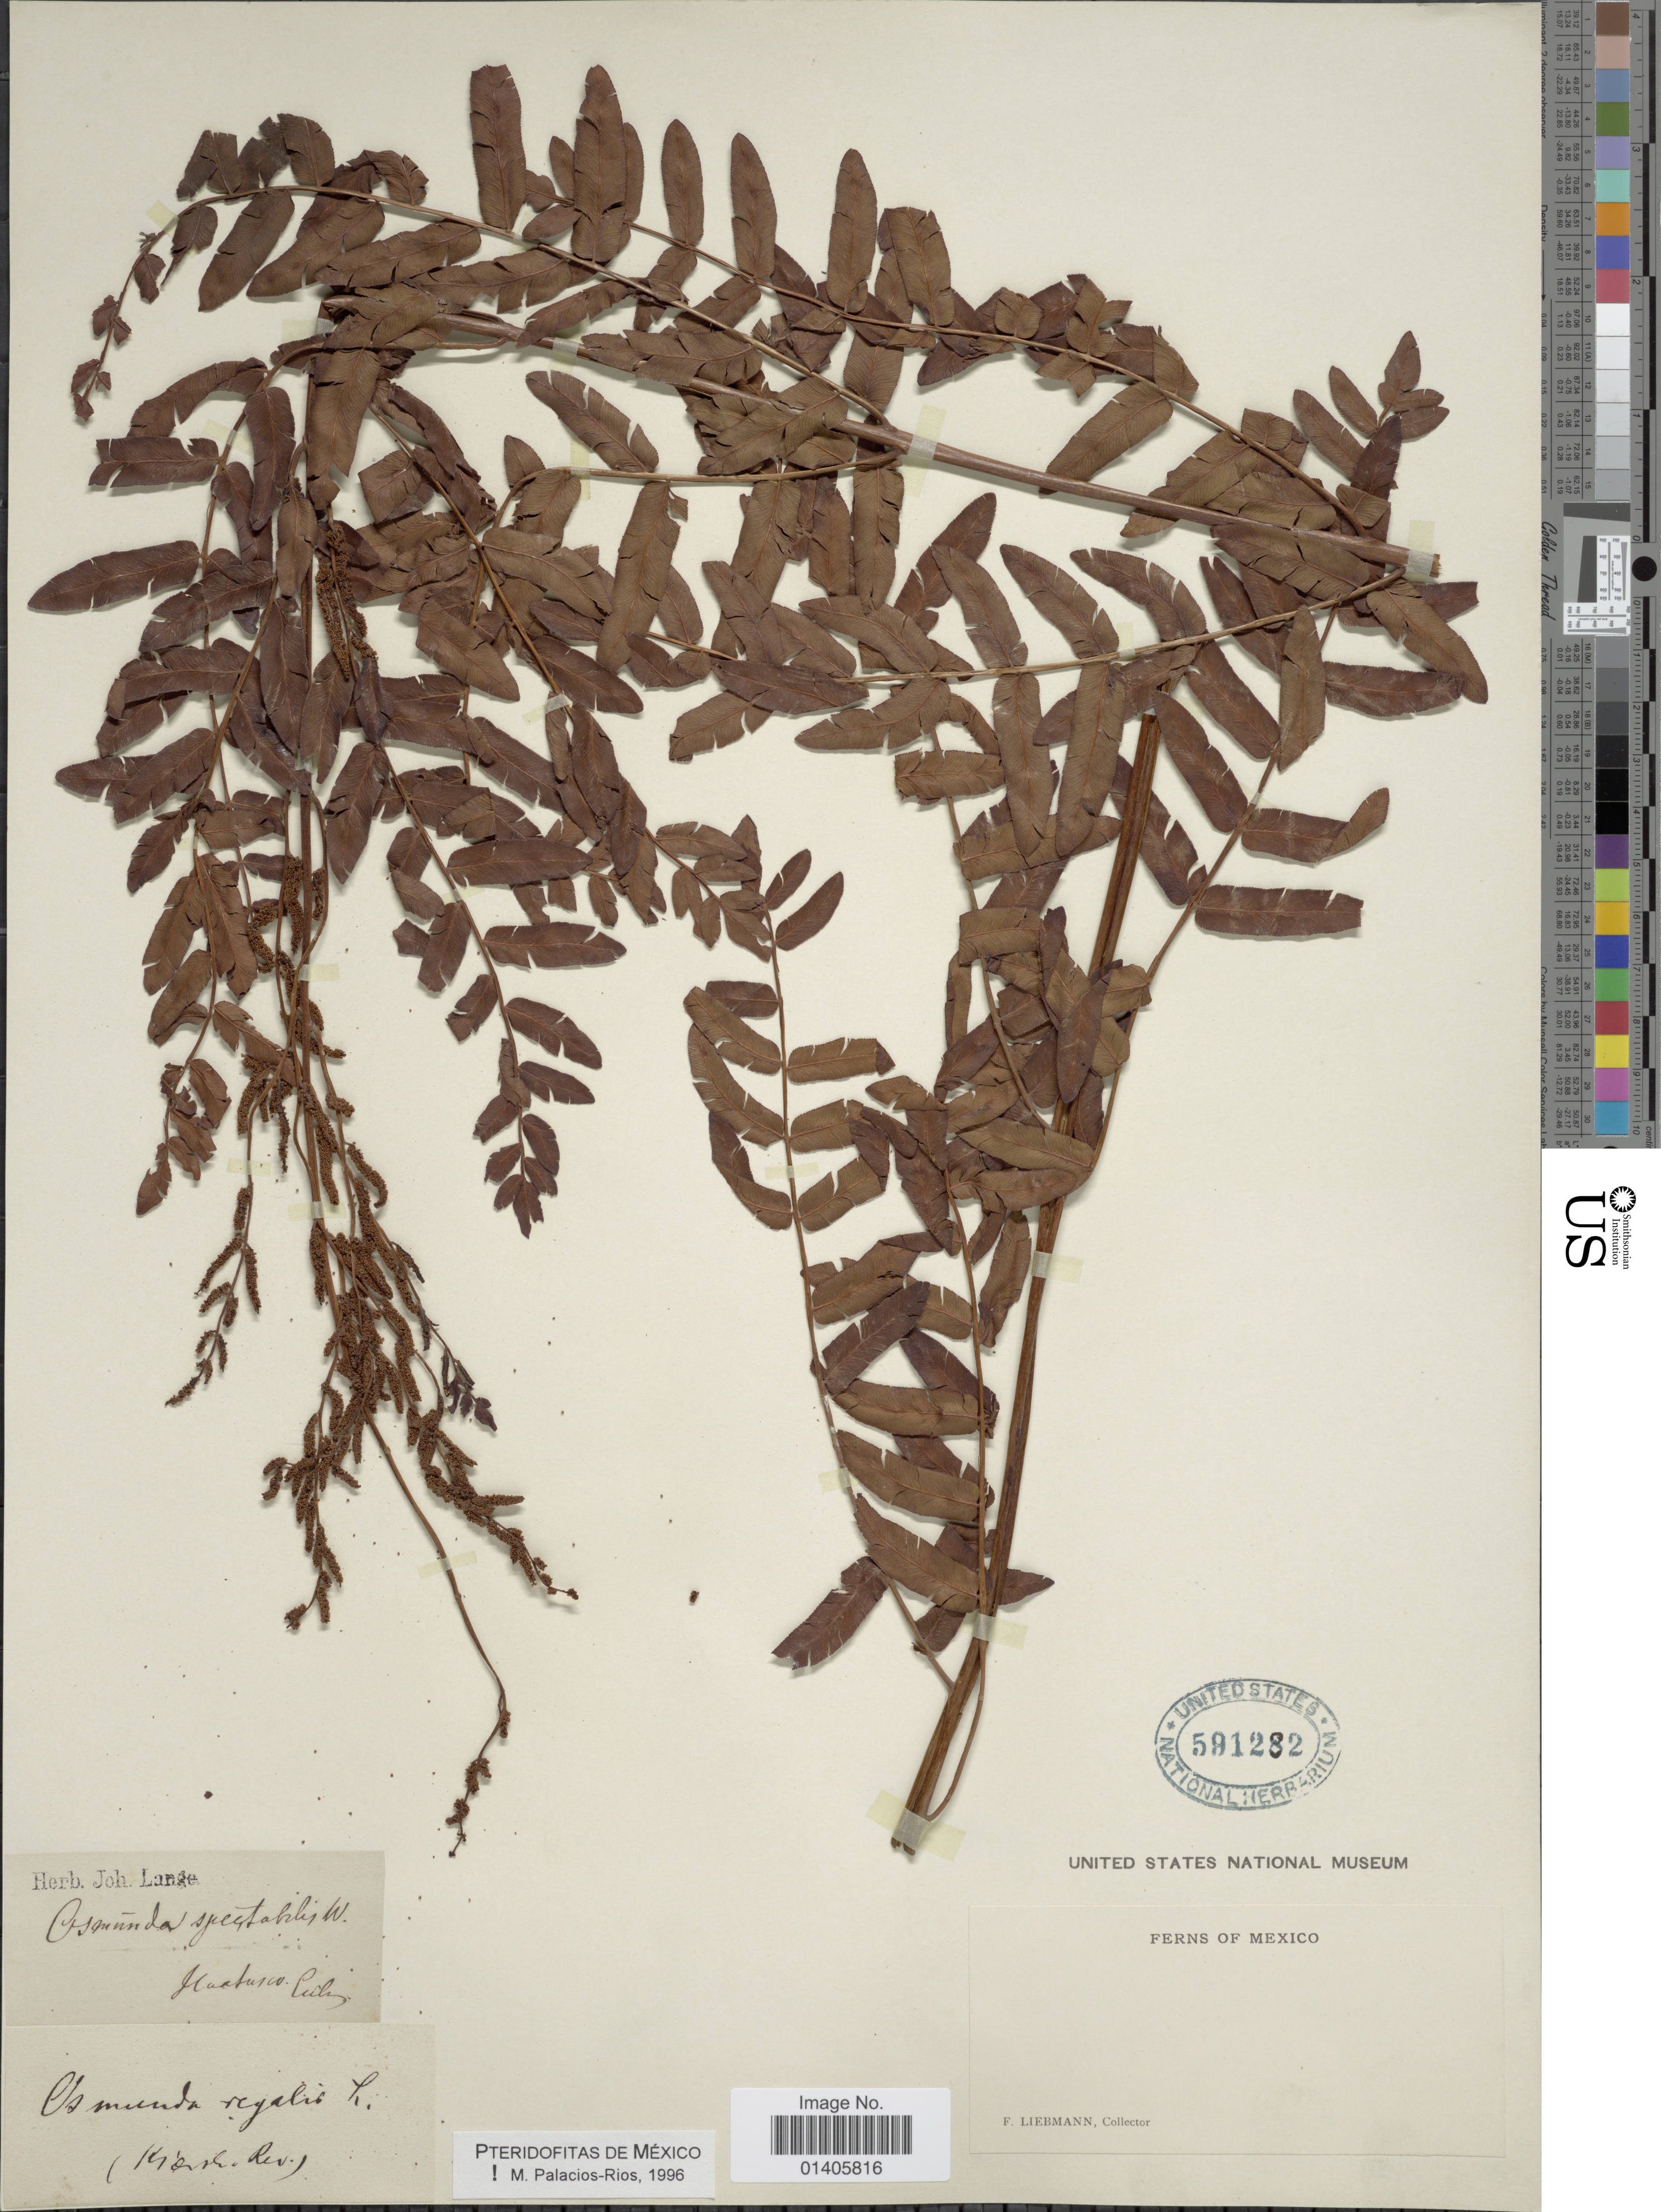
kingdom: Plantae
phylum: Tracheophyta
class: Polypodiopsida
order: Osmundales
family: Osmundaceae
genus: Osmunda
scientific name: Osmunda regalis var. spectabilis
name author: (Willd.) A. Gray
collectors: F. Liebmann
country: Mexico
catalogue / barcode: US 591282